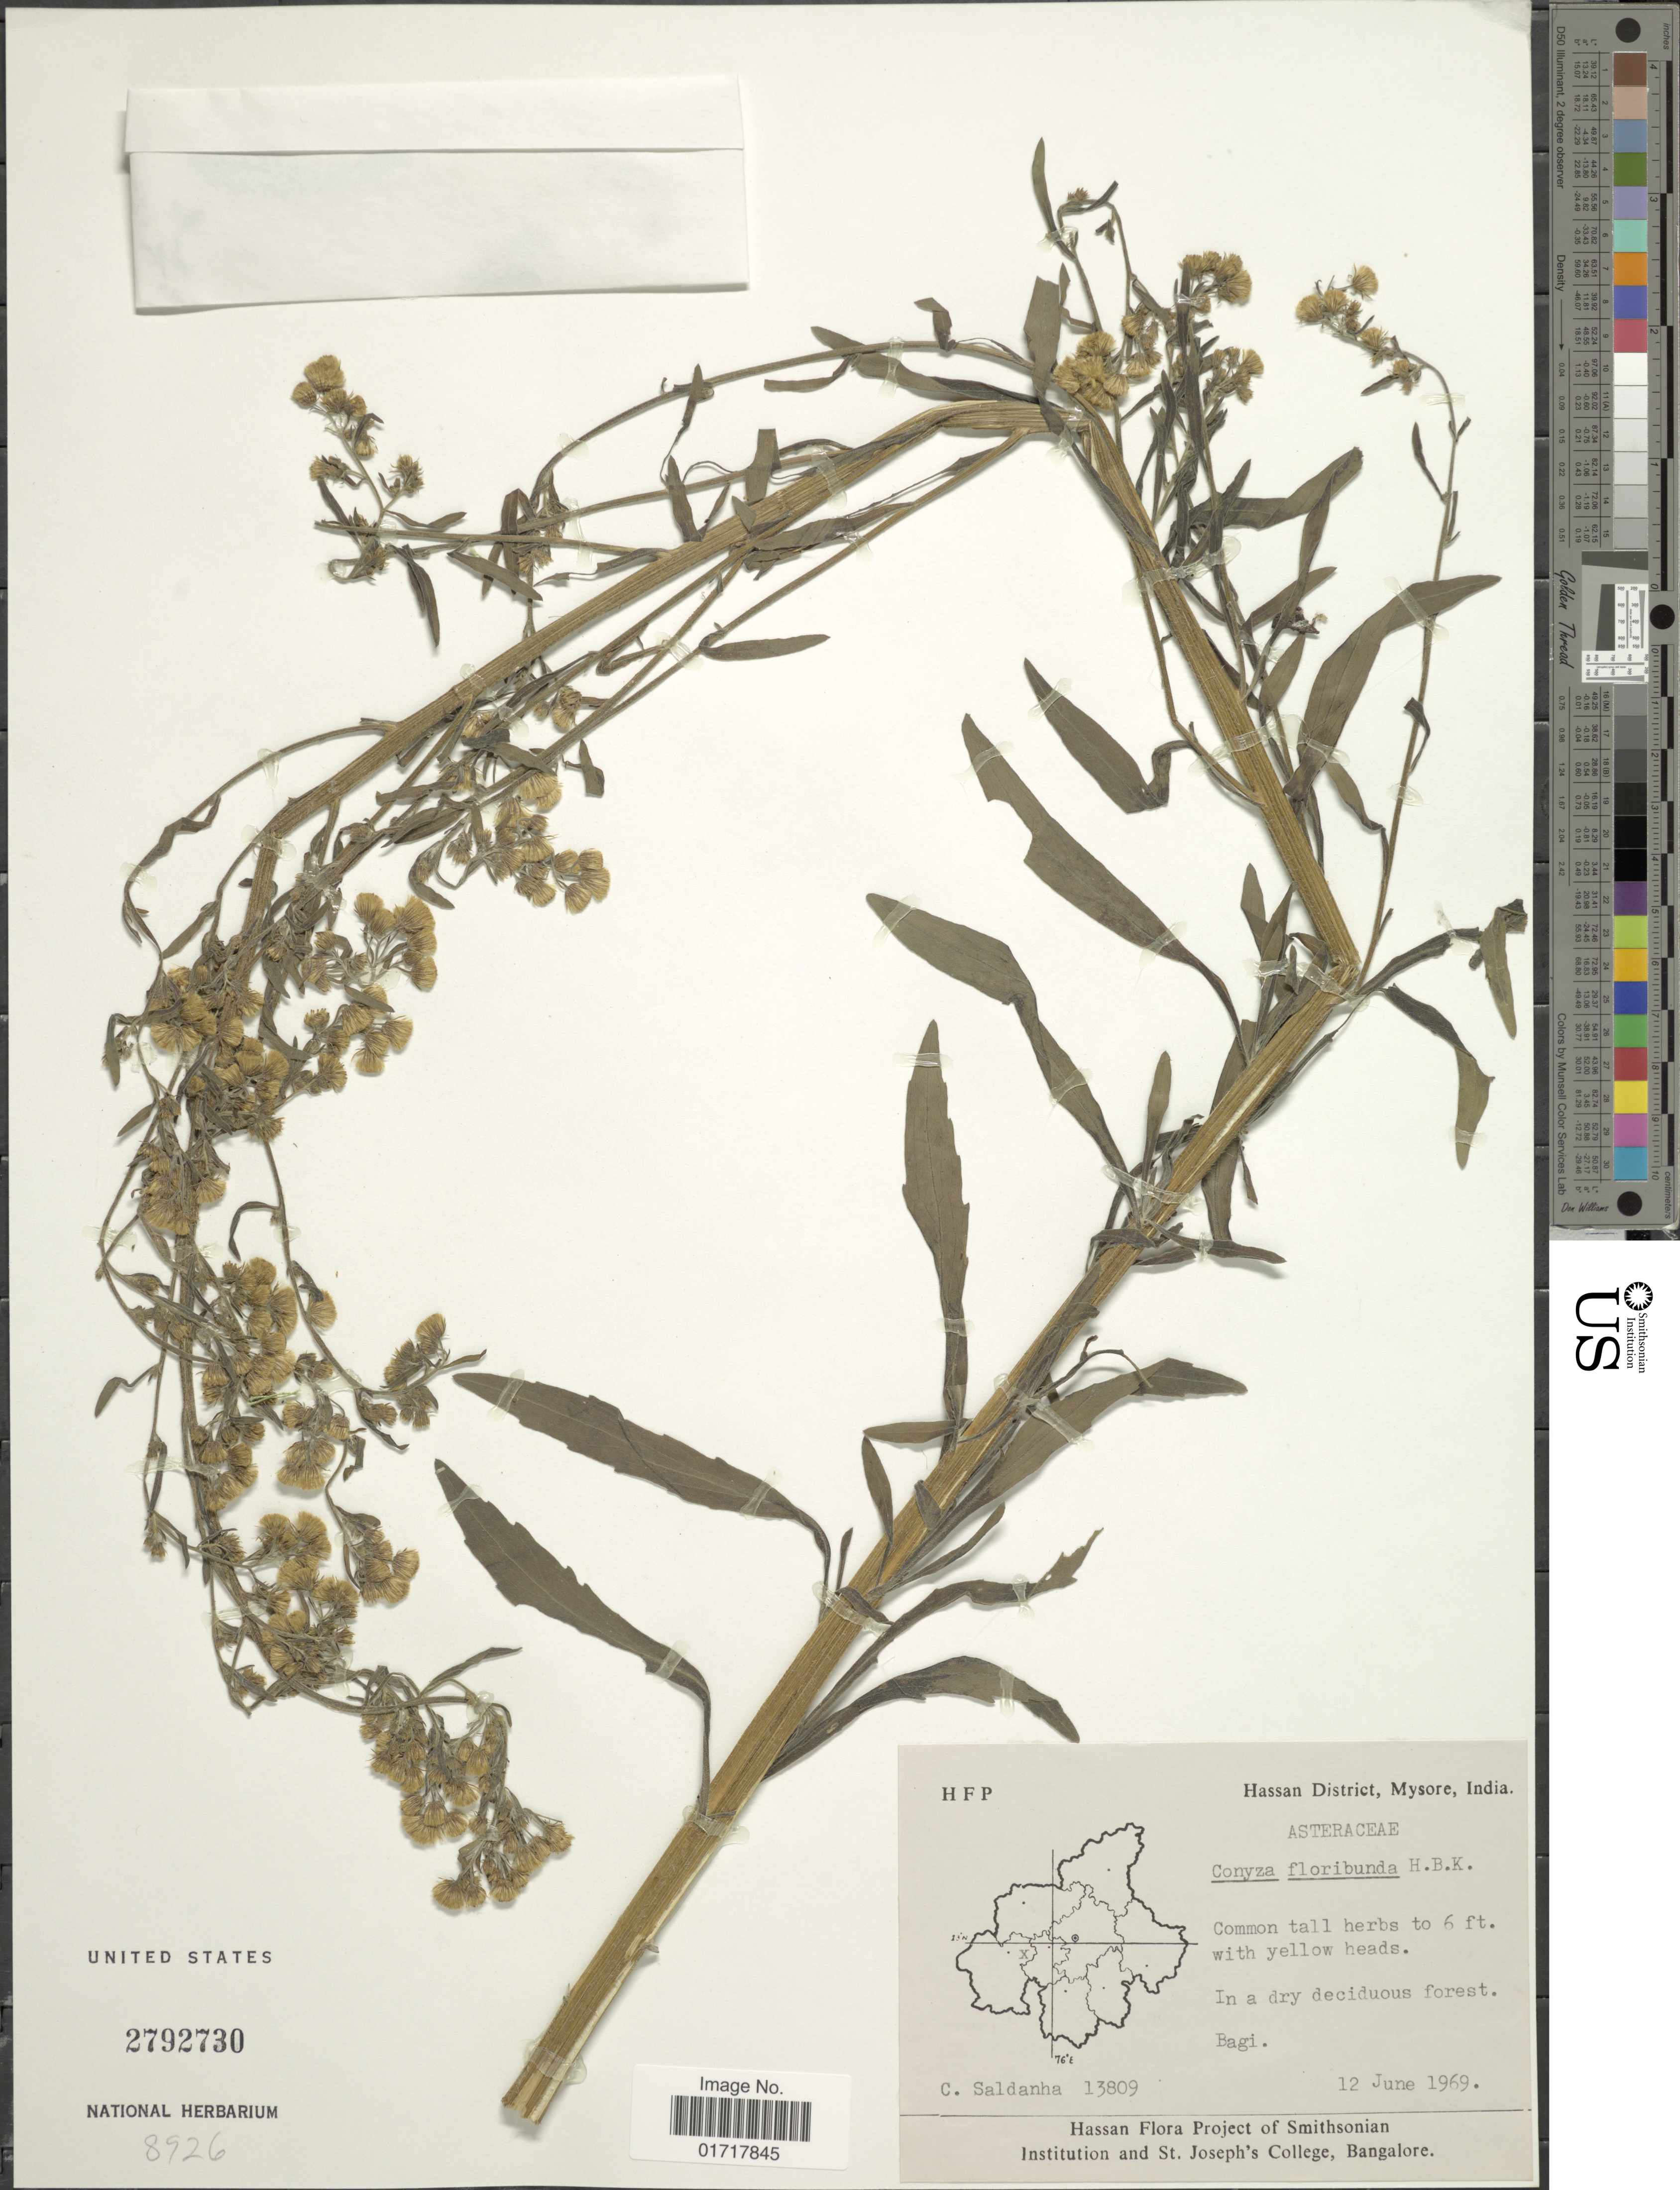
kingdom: Plantae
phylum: Tracheophyta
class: Magnoliopsida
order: Asterales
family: Asteraceae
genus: Conyza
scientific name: Conyza floribunda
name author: Kunth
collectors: C. Saldanha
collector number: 13809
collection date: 1969-06-12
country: India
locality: Hassan District, Mysore, India. Bagi.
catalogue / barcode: US 2792730